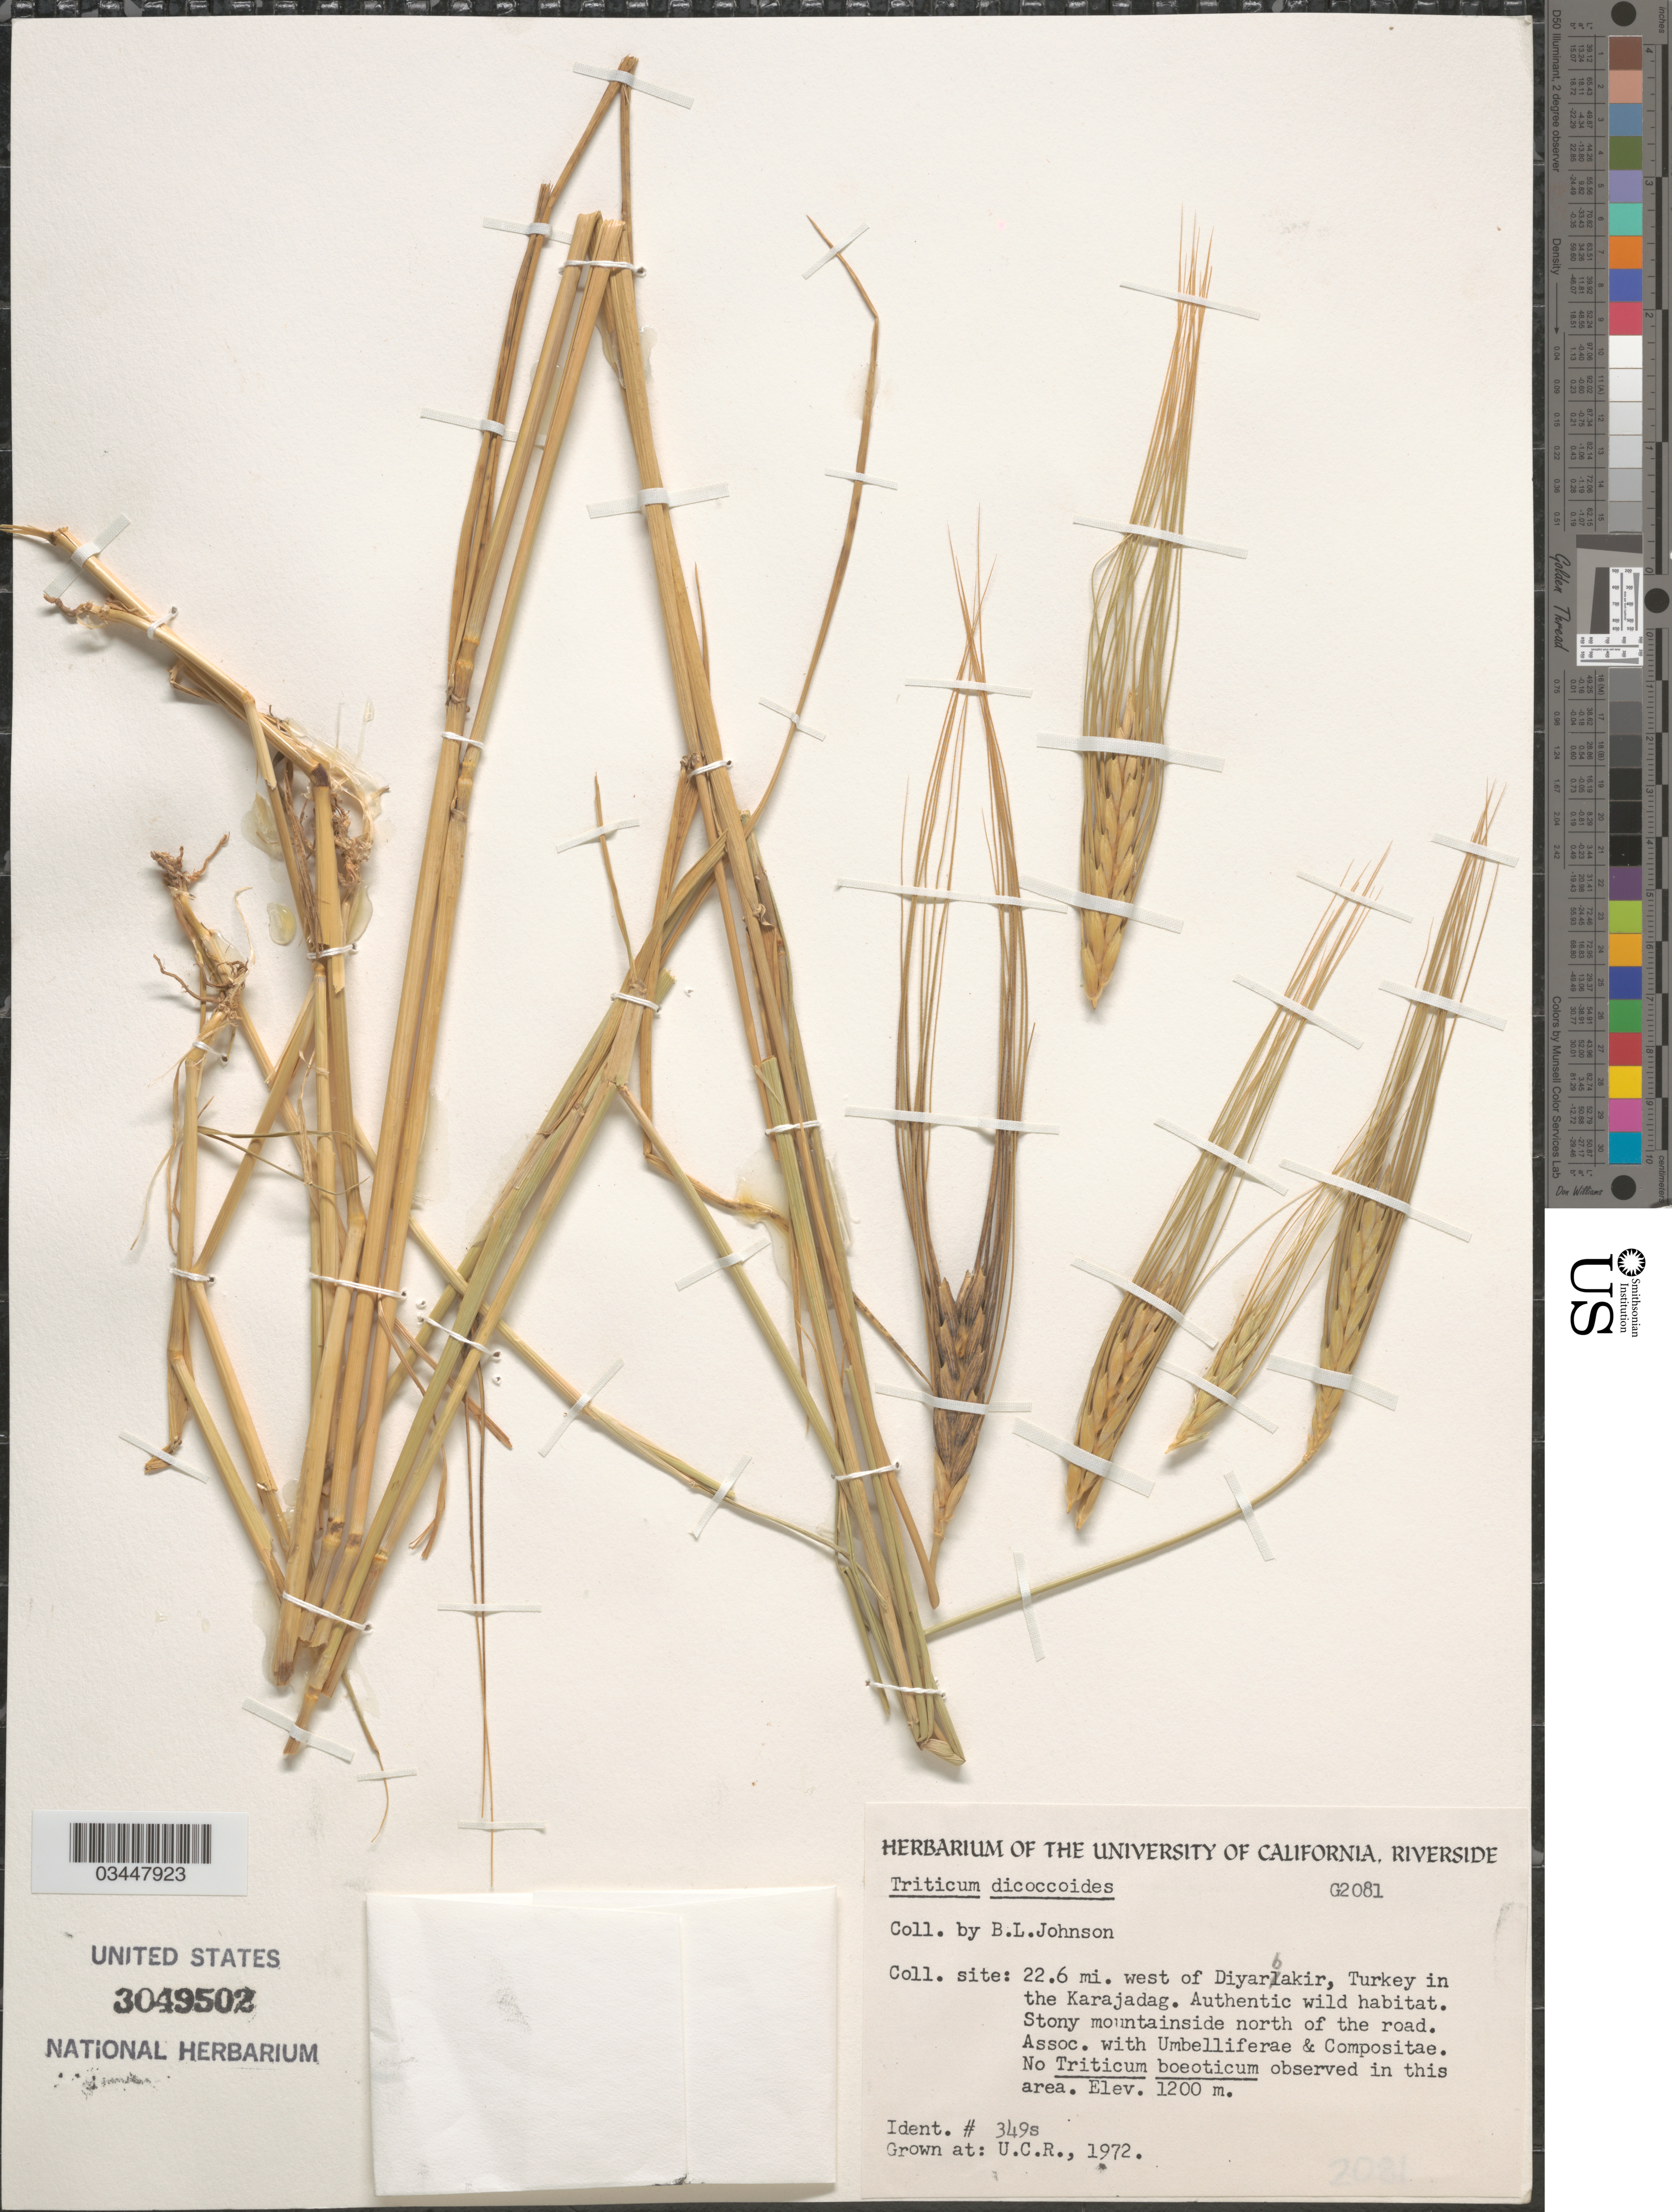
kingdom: Plantae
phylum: Tracheophyta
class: Liliopsida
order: Poales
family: Poaceae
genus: Triticum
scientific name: Triticum dicoccoides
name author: (Körn.) Körn. ex Schweinf.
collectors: ex herb. Univ. of California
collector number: G2081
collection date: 1972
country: United States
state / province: California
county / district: Riverside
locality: U.C.R.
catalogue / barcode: US 3049502